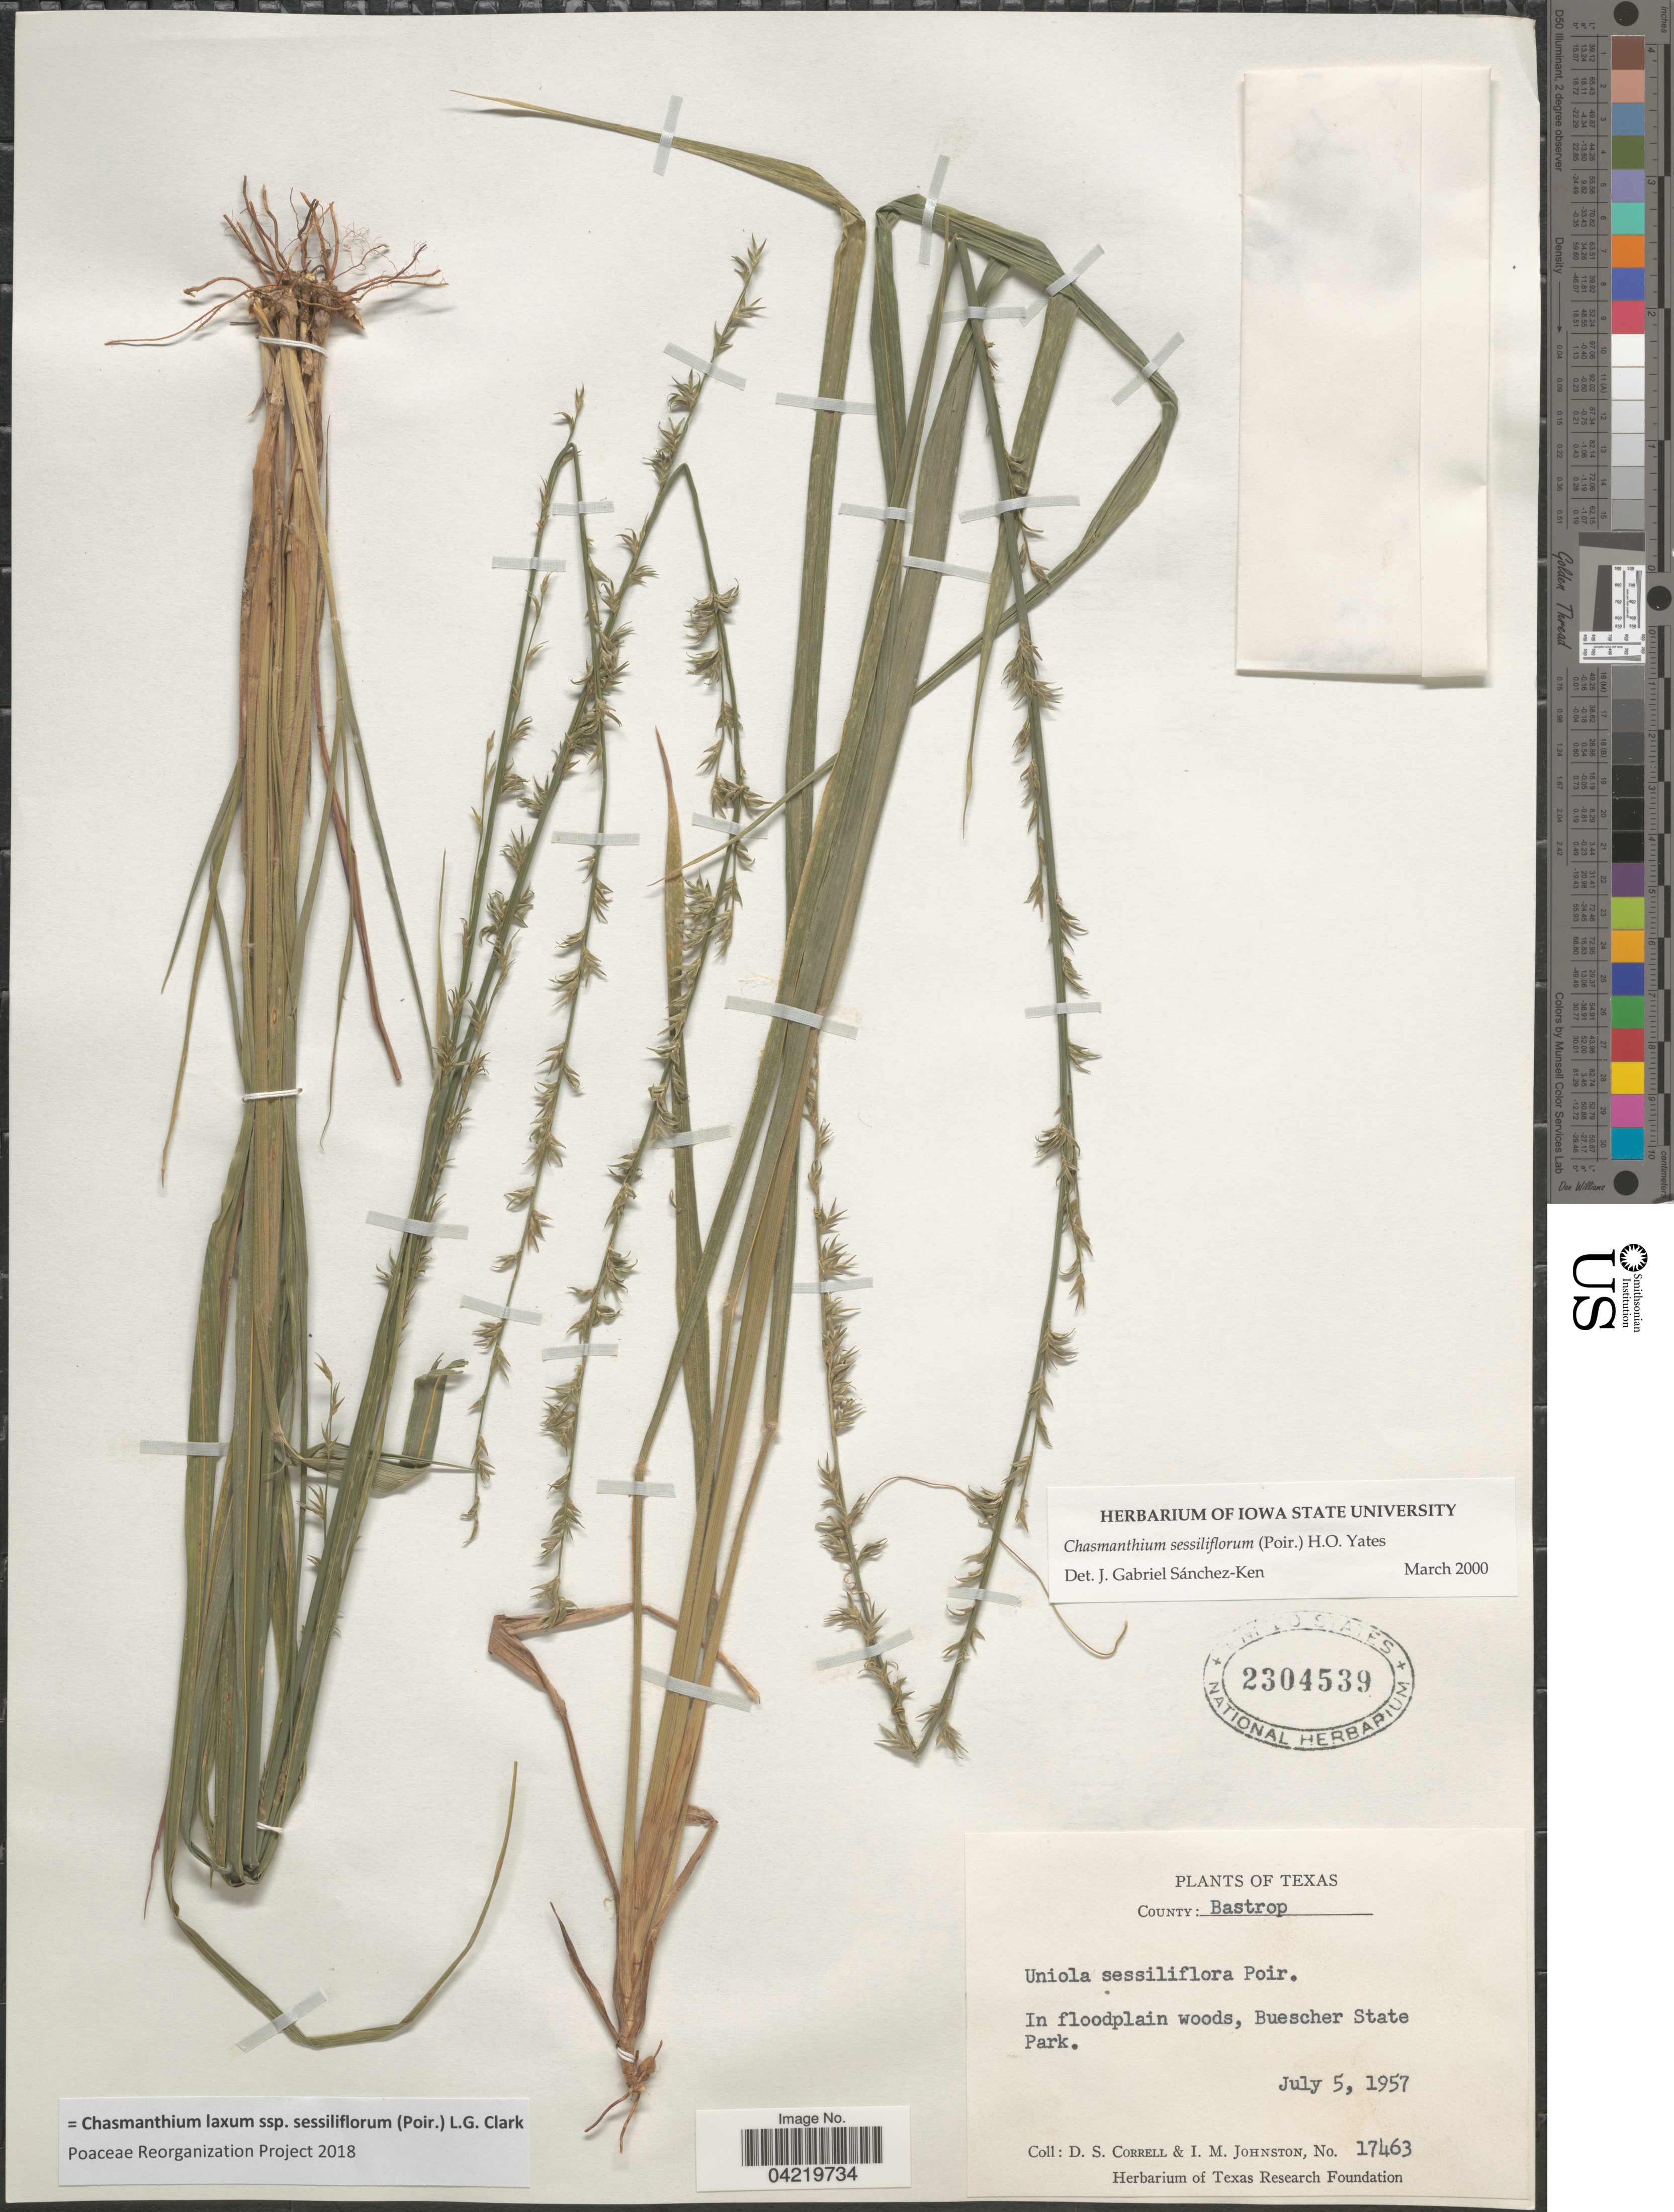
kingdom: Plantae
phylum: Tracheophyta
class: Liliopsida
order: Poales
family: Poaceae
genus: Chasmanthium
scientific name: Chasmanthium laxum subsp. sessiliflorum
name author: (L.) H.O. Yates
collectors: D. S. Correll & I.M. Johnston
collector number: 17463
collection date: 1957-07-05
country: United States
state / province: Texas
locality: County: Bastrop. In floodplain woods, Buescher State Park.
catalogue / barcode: US 2304539